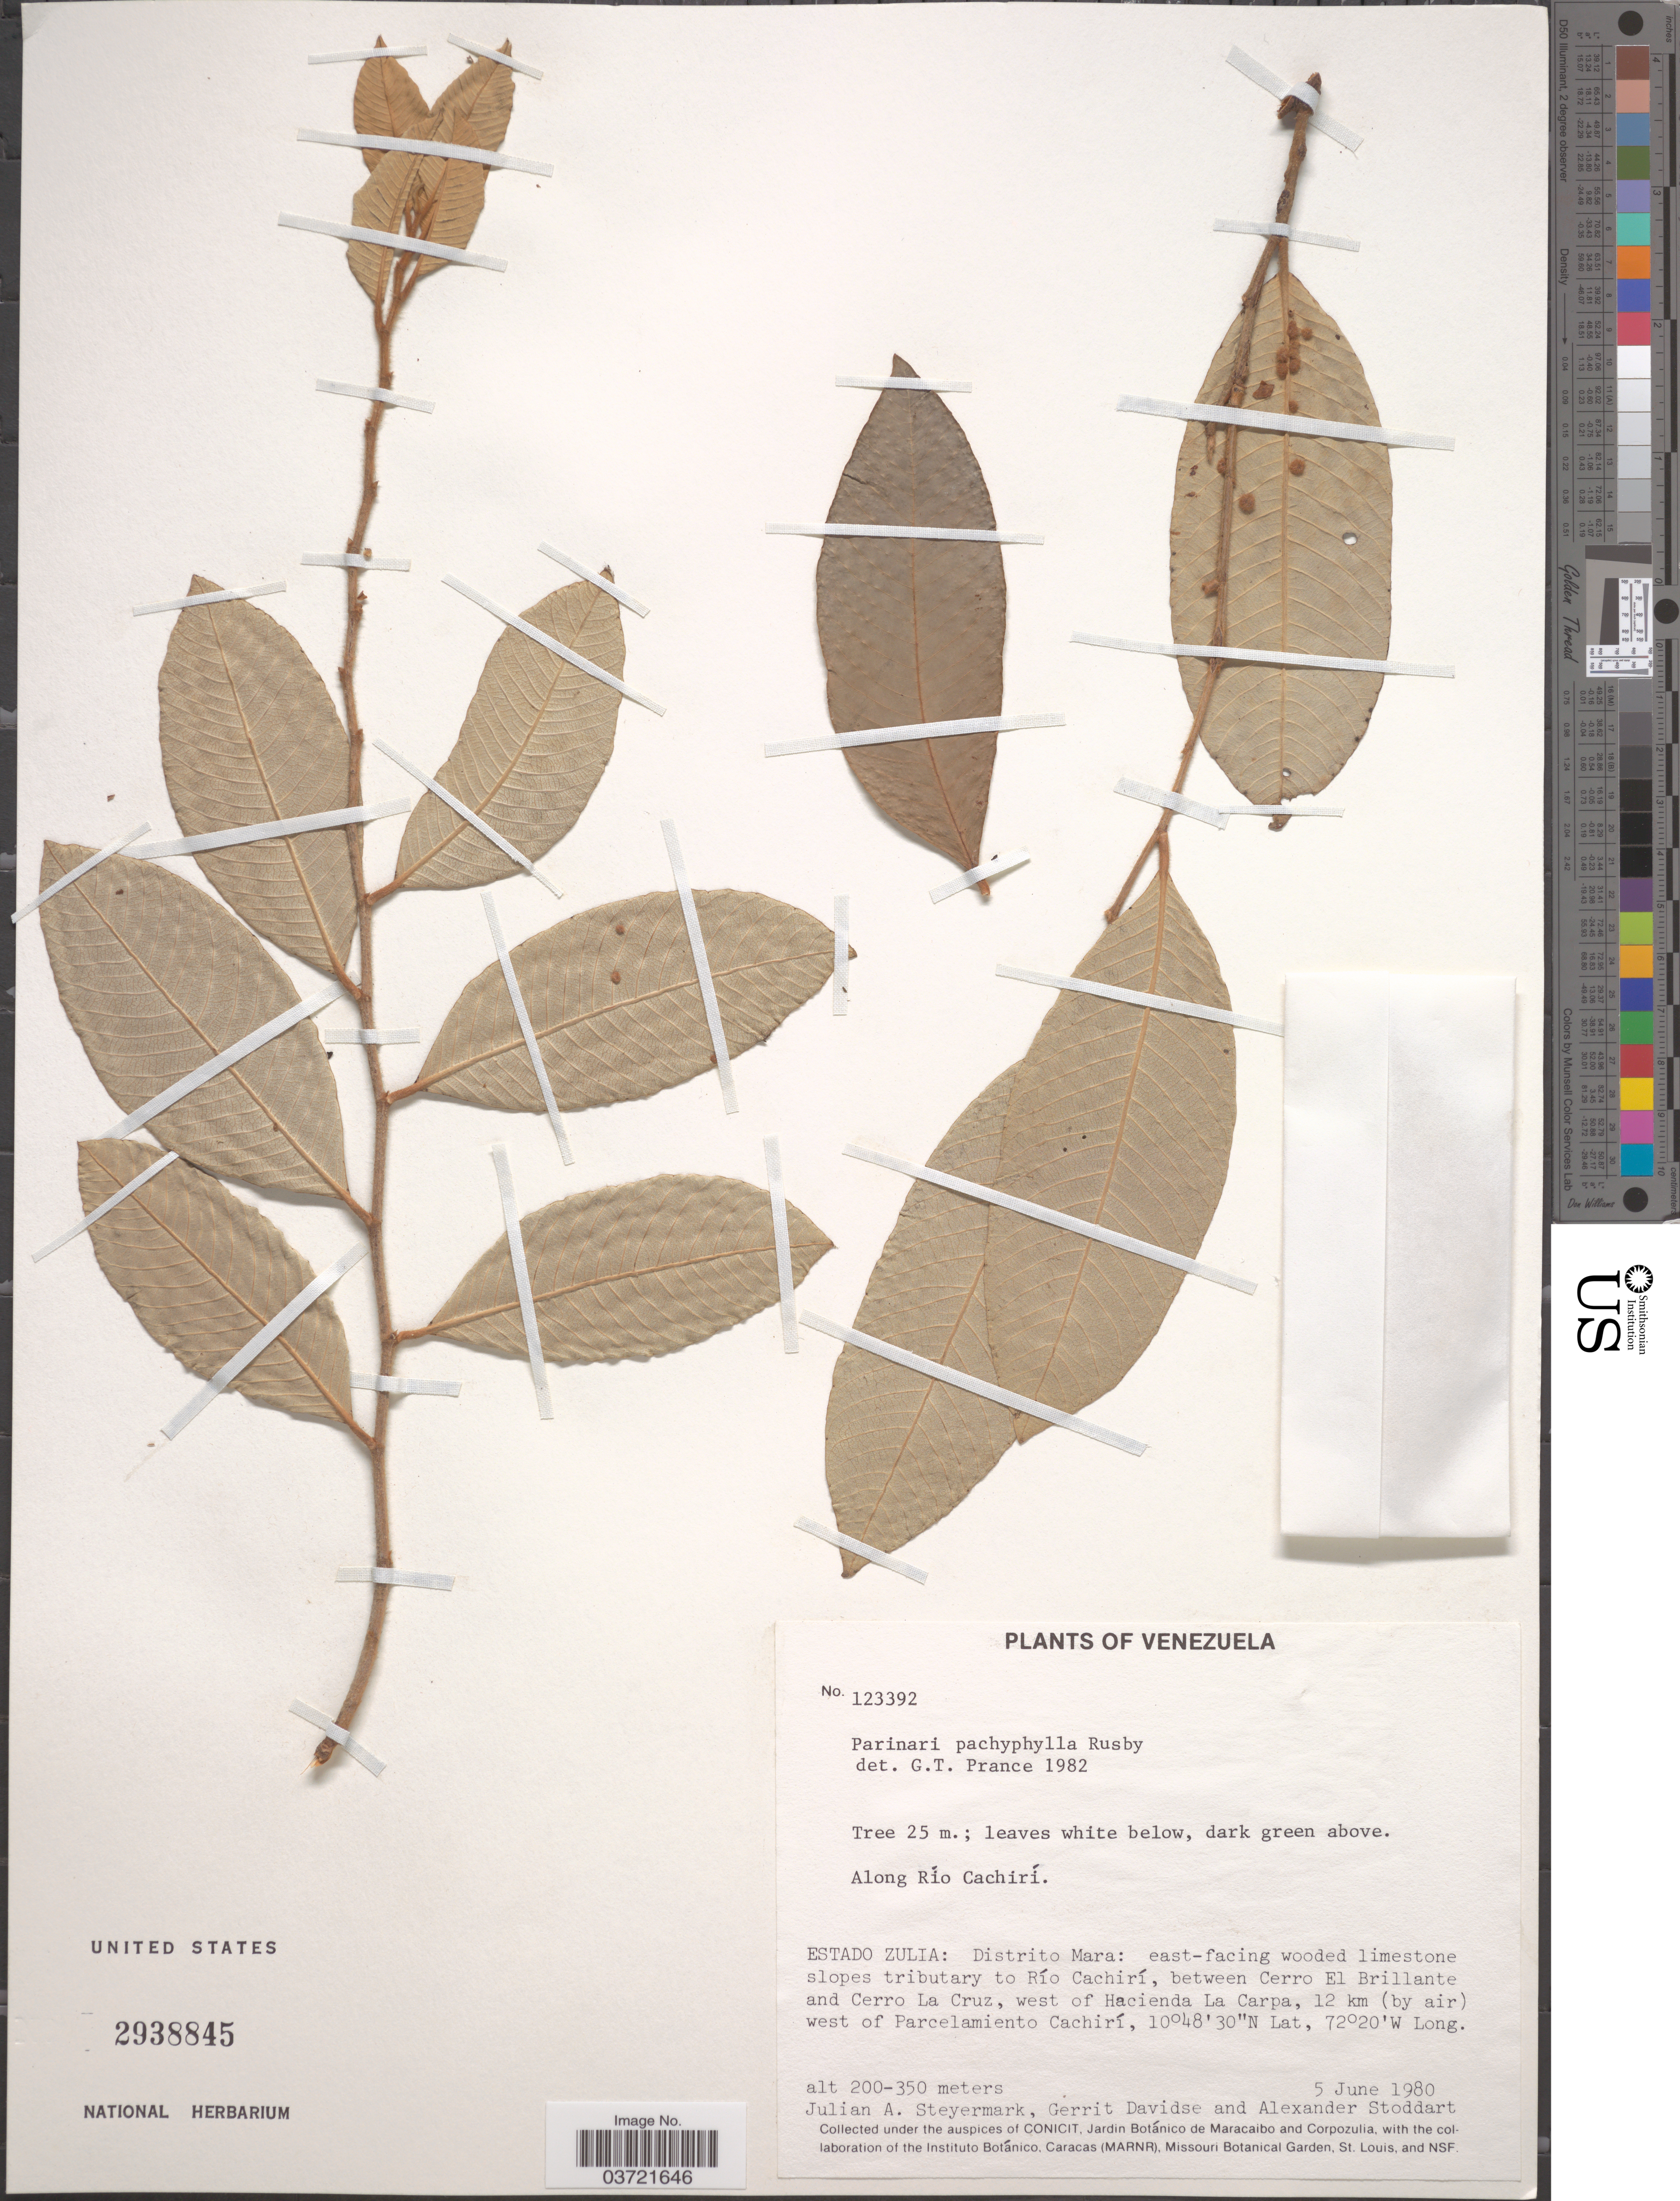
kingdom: Plantae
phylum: Tracheophyta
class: Magnoliopsida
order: Malpighiales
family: Chrysobalanaceae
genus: Parinari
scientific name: Parinari pachyphylla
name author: Rusby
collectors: J. Steyermark, G. Davidse & A. Stoddart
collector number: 123392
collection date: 1980-06-05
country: Venezuela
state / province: Zulia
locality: Along Río Cachirí. Distrito Mara: east-facing wooded limestone slopes tributary to Río cachirí, between Cerro el Brillante and Cerro La Cruz, west of Hacienda La Carpa, 12 km (by air) west of Parcelamiento Cachirí.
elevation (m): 200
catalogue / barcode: US 2938845